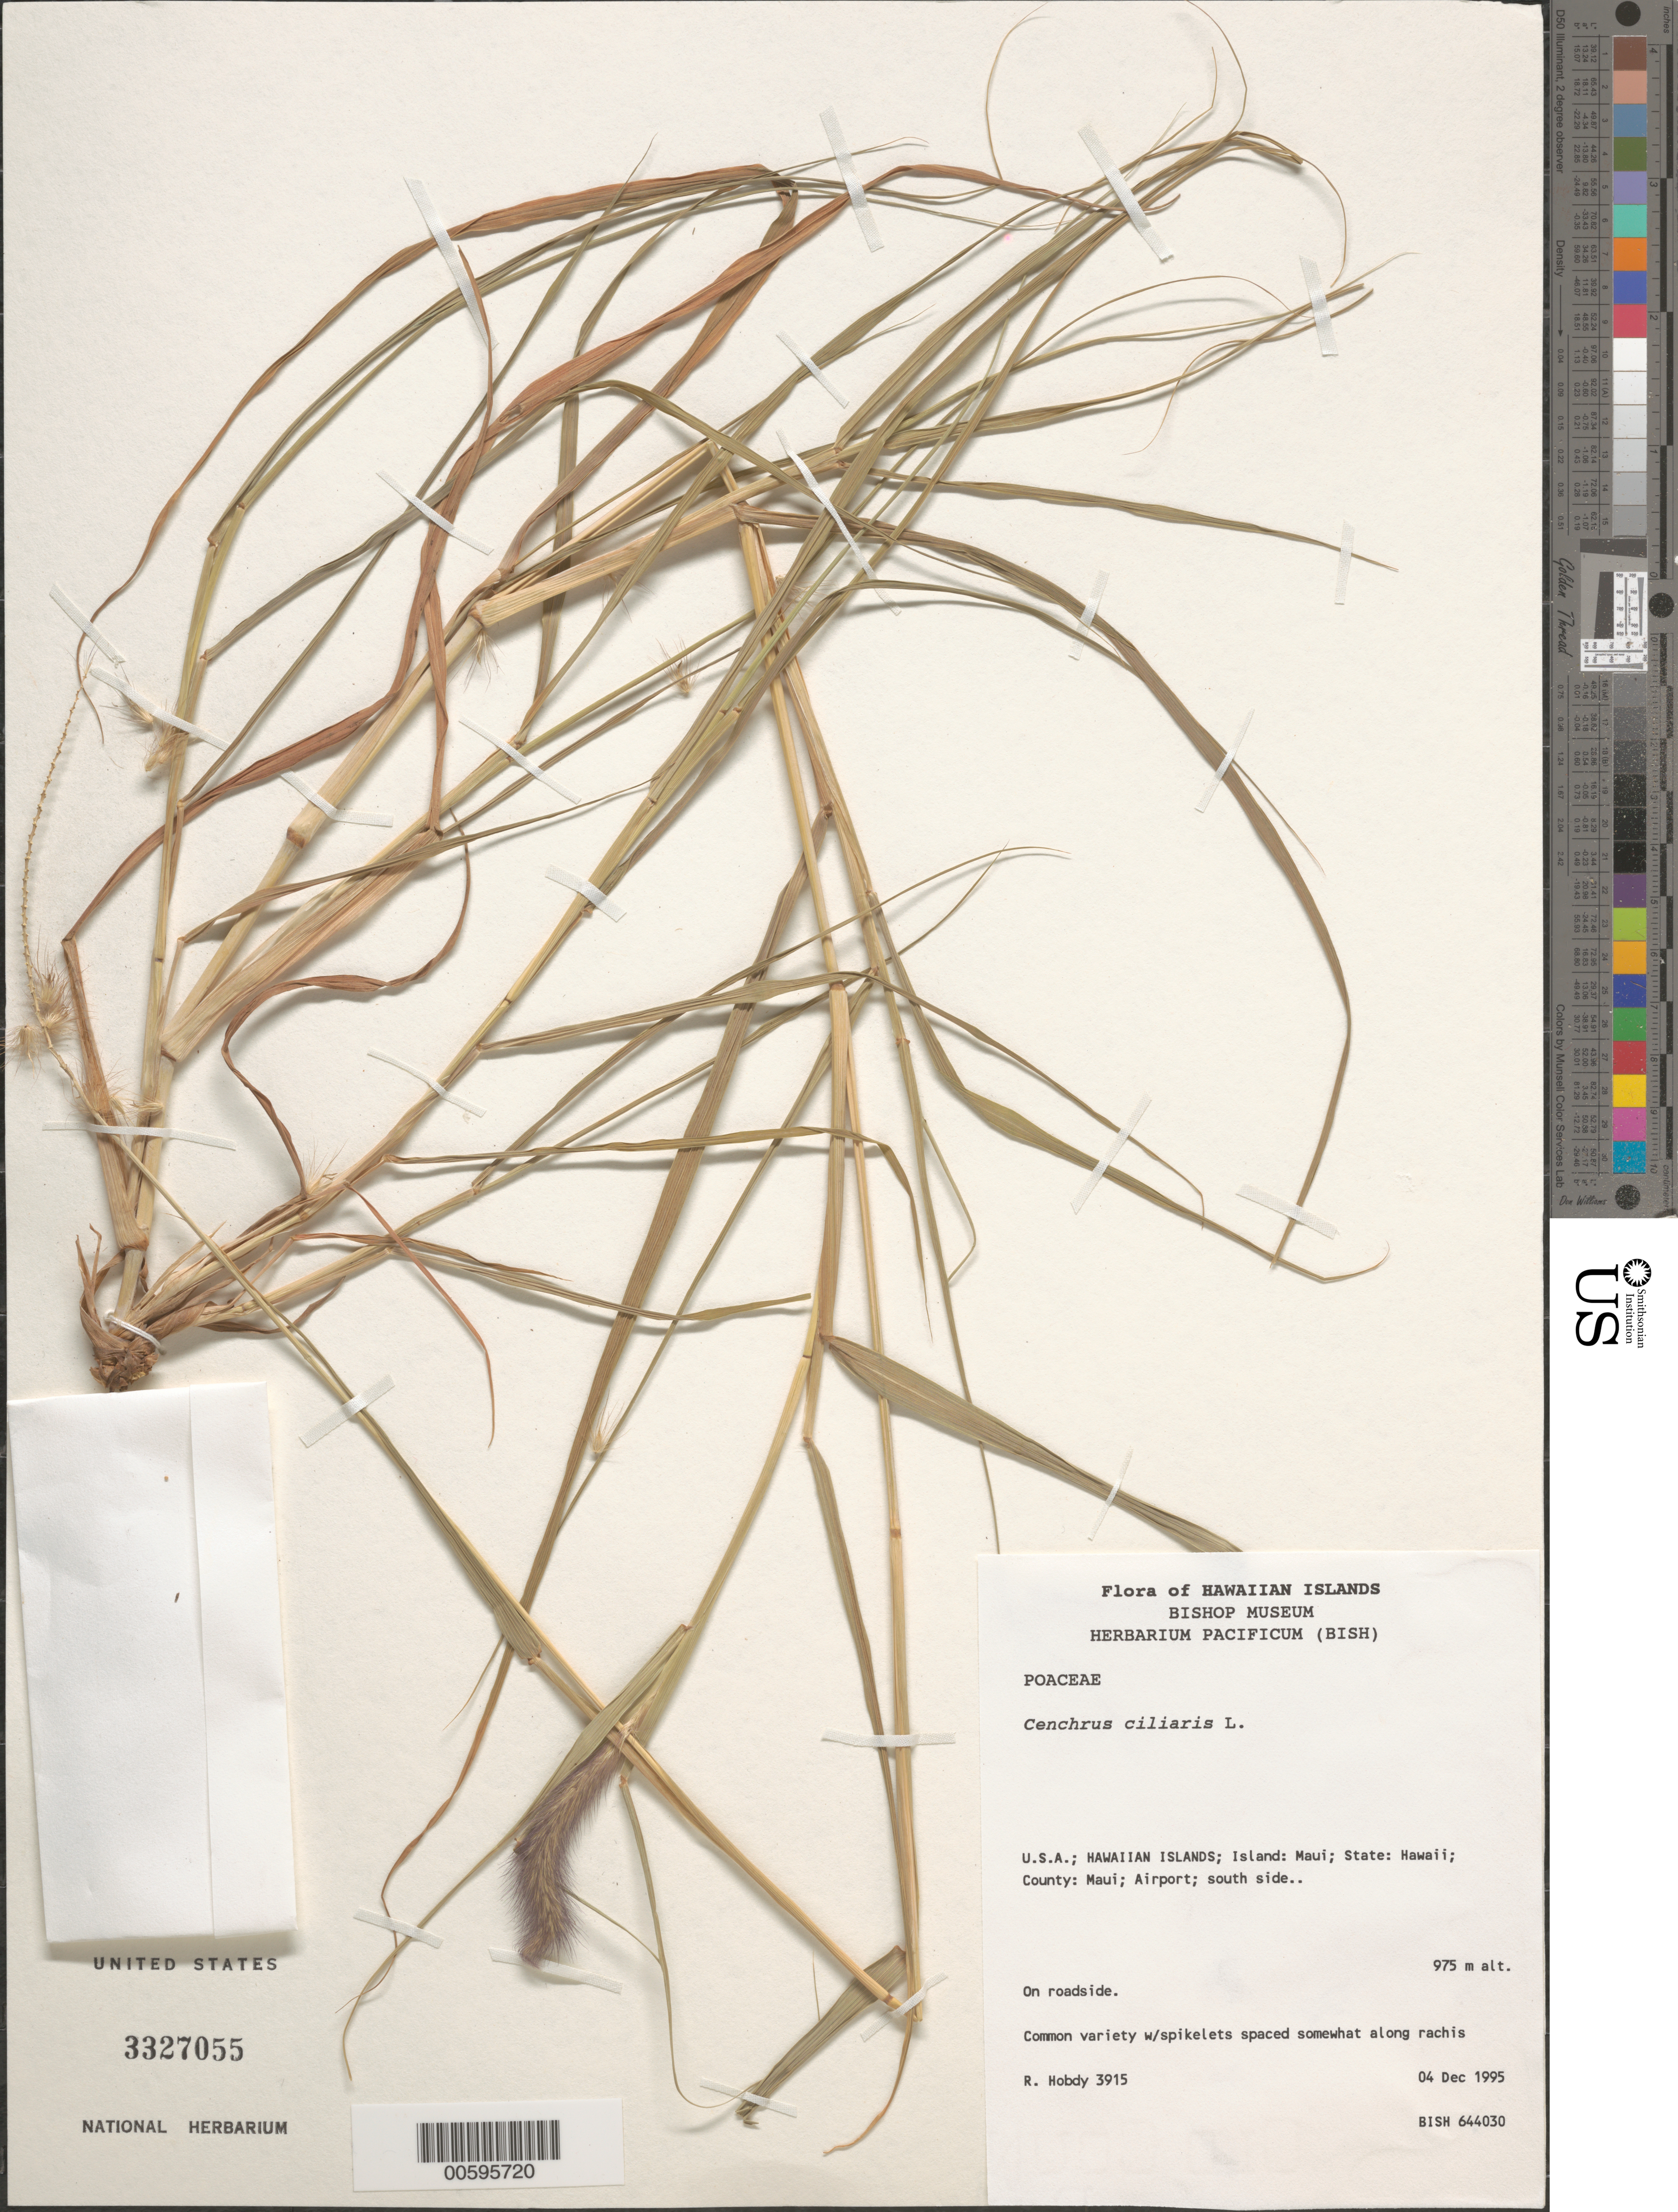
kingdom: Plantae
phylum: Tracheophyta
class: Liliopsida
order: Poales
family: Poaceae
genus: Cenchrus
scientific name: Cenchrus ciliaris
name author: L.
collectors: R. Hobdy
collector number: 3915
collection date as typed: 4 Dec 1995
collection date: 1995-12-04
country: United States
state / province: Hawaii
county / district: Maui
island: Maui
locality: County: Maui; Airport; S side.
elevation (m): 975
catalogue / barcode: US 3327055